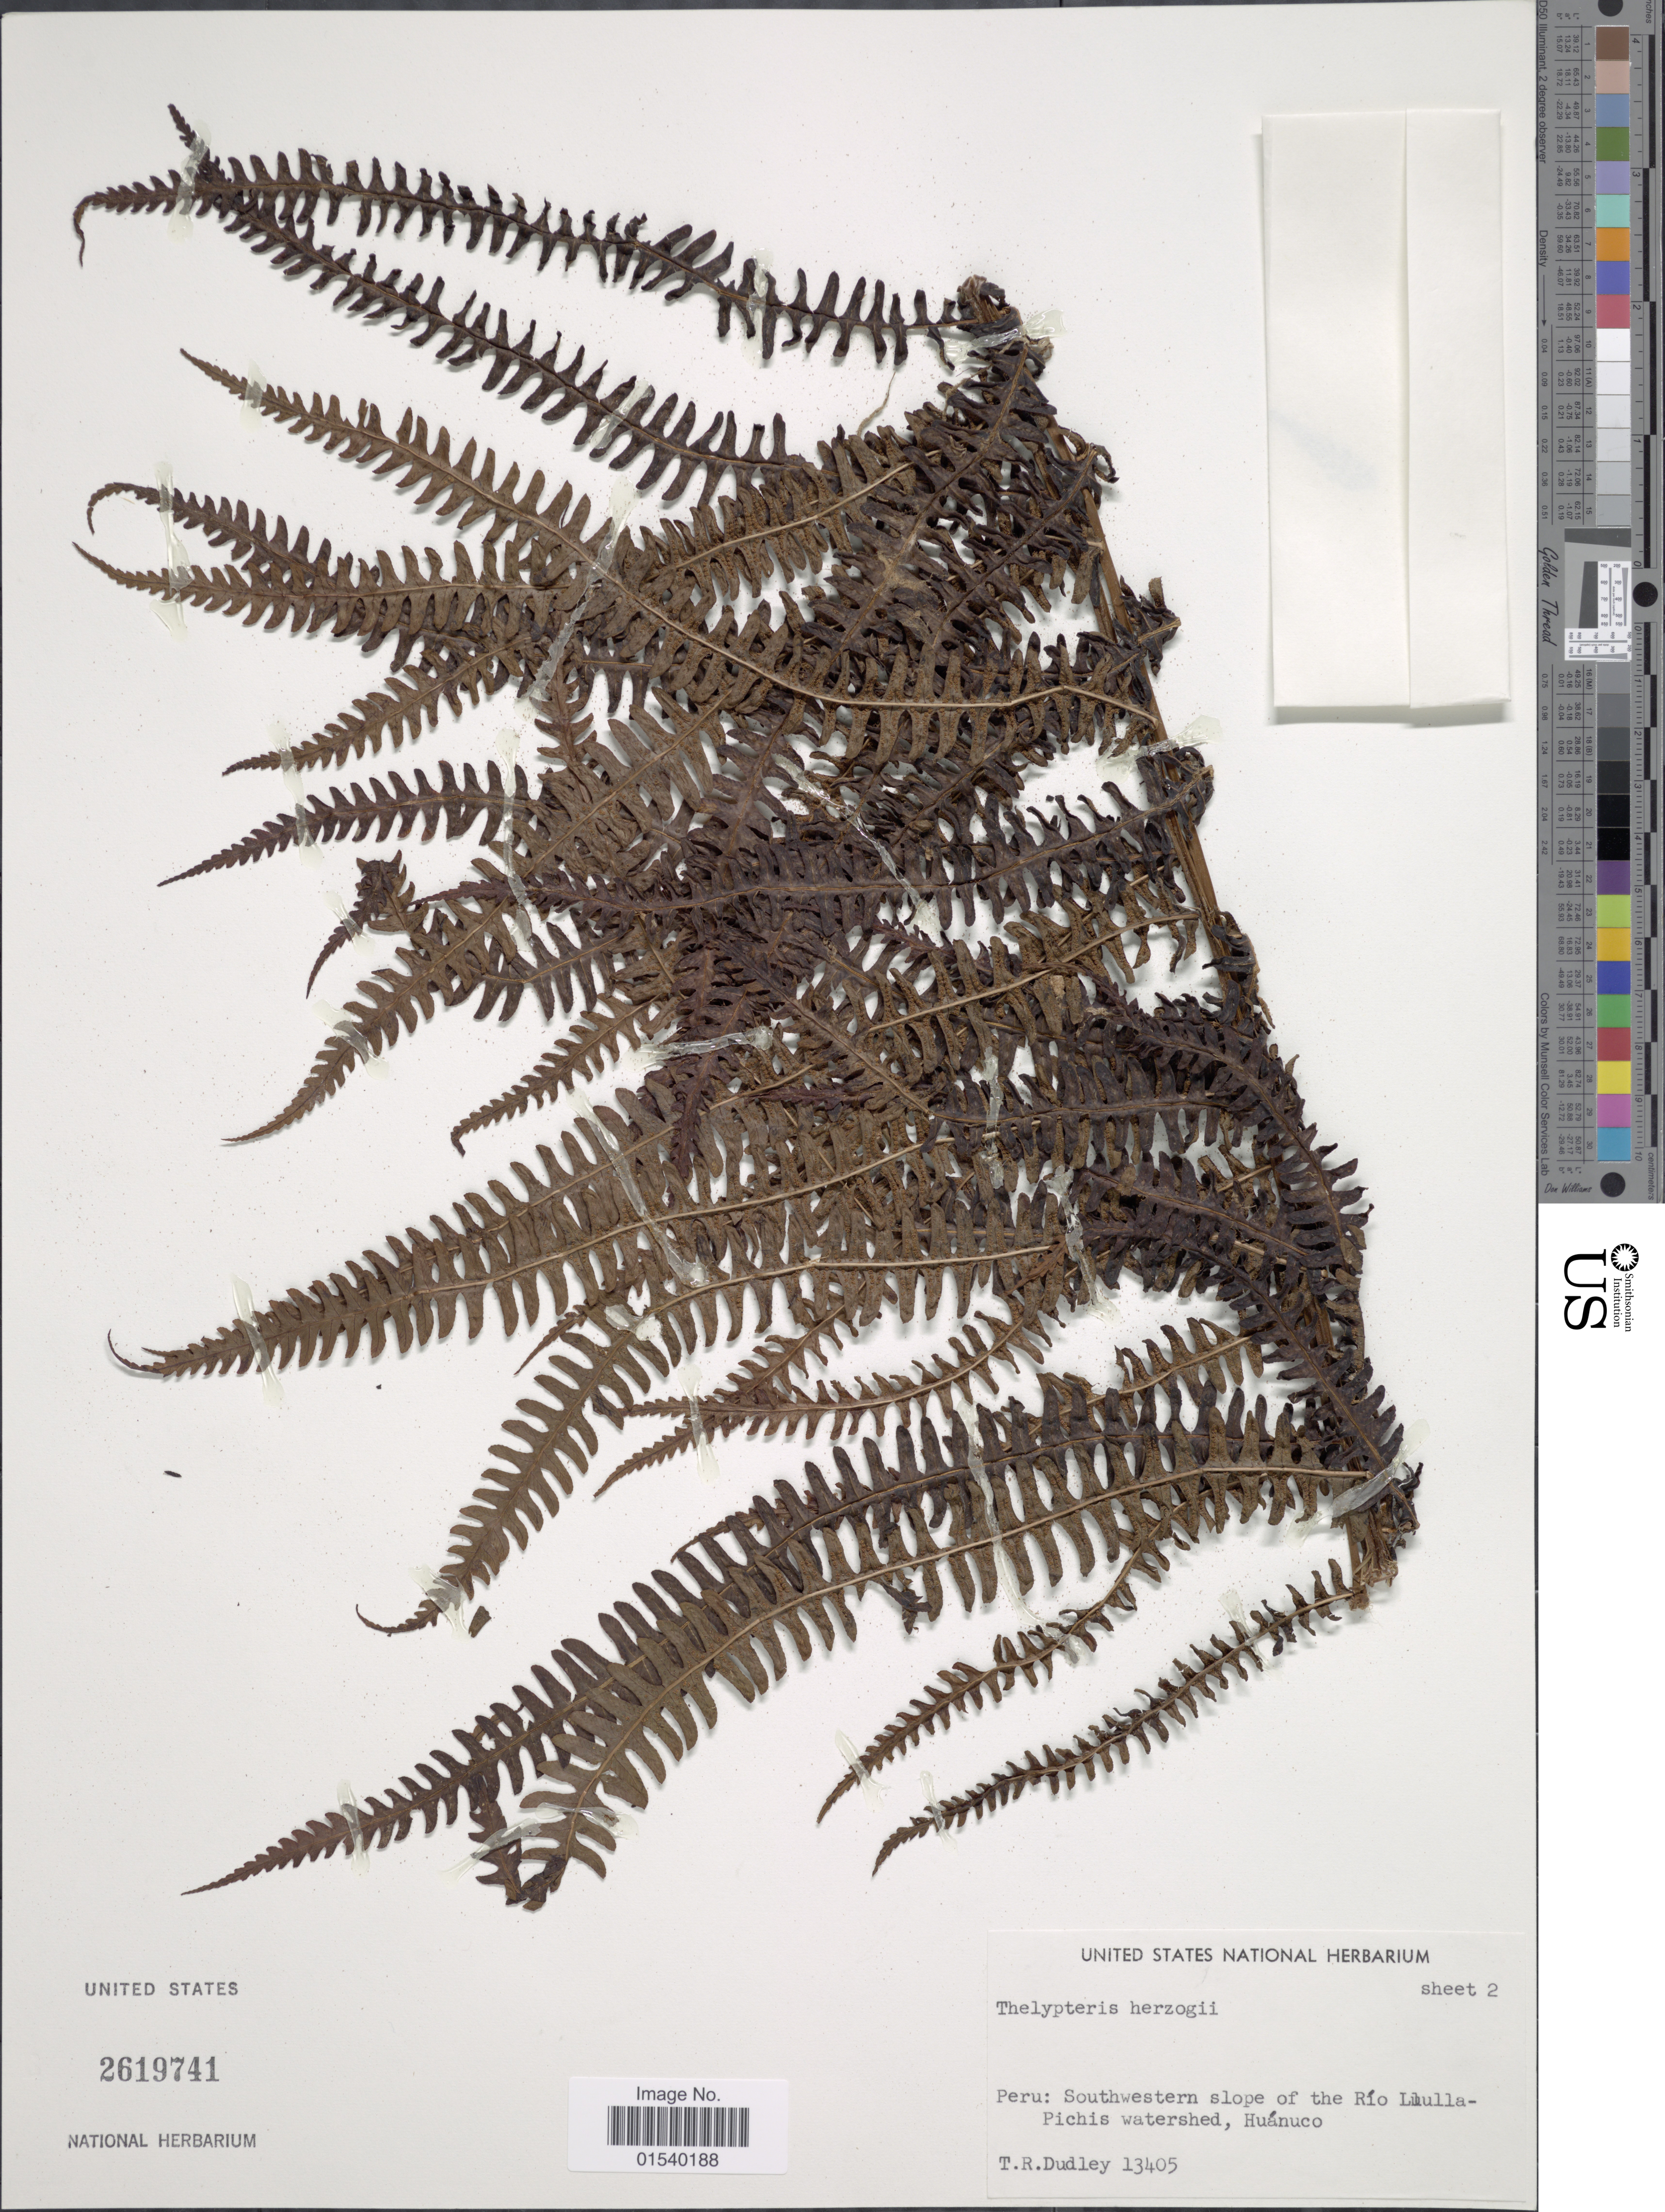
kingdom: Plantae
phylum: Tracheophyta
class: Polypodiopsida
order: Polypodiales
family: Thelypteridaceae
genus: Amauropelta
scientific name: Amauropelta hierzogii (Rosenst.) comb. nov., ined 2015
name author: (Rosenst.)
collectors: T. R. Dudley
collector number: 13405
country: Peru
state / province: Huánuco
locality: Southwestern slope of the Río Llulla-Pichis watershed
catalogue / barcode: US 2619741